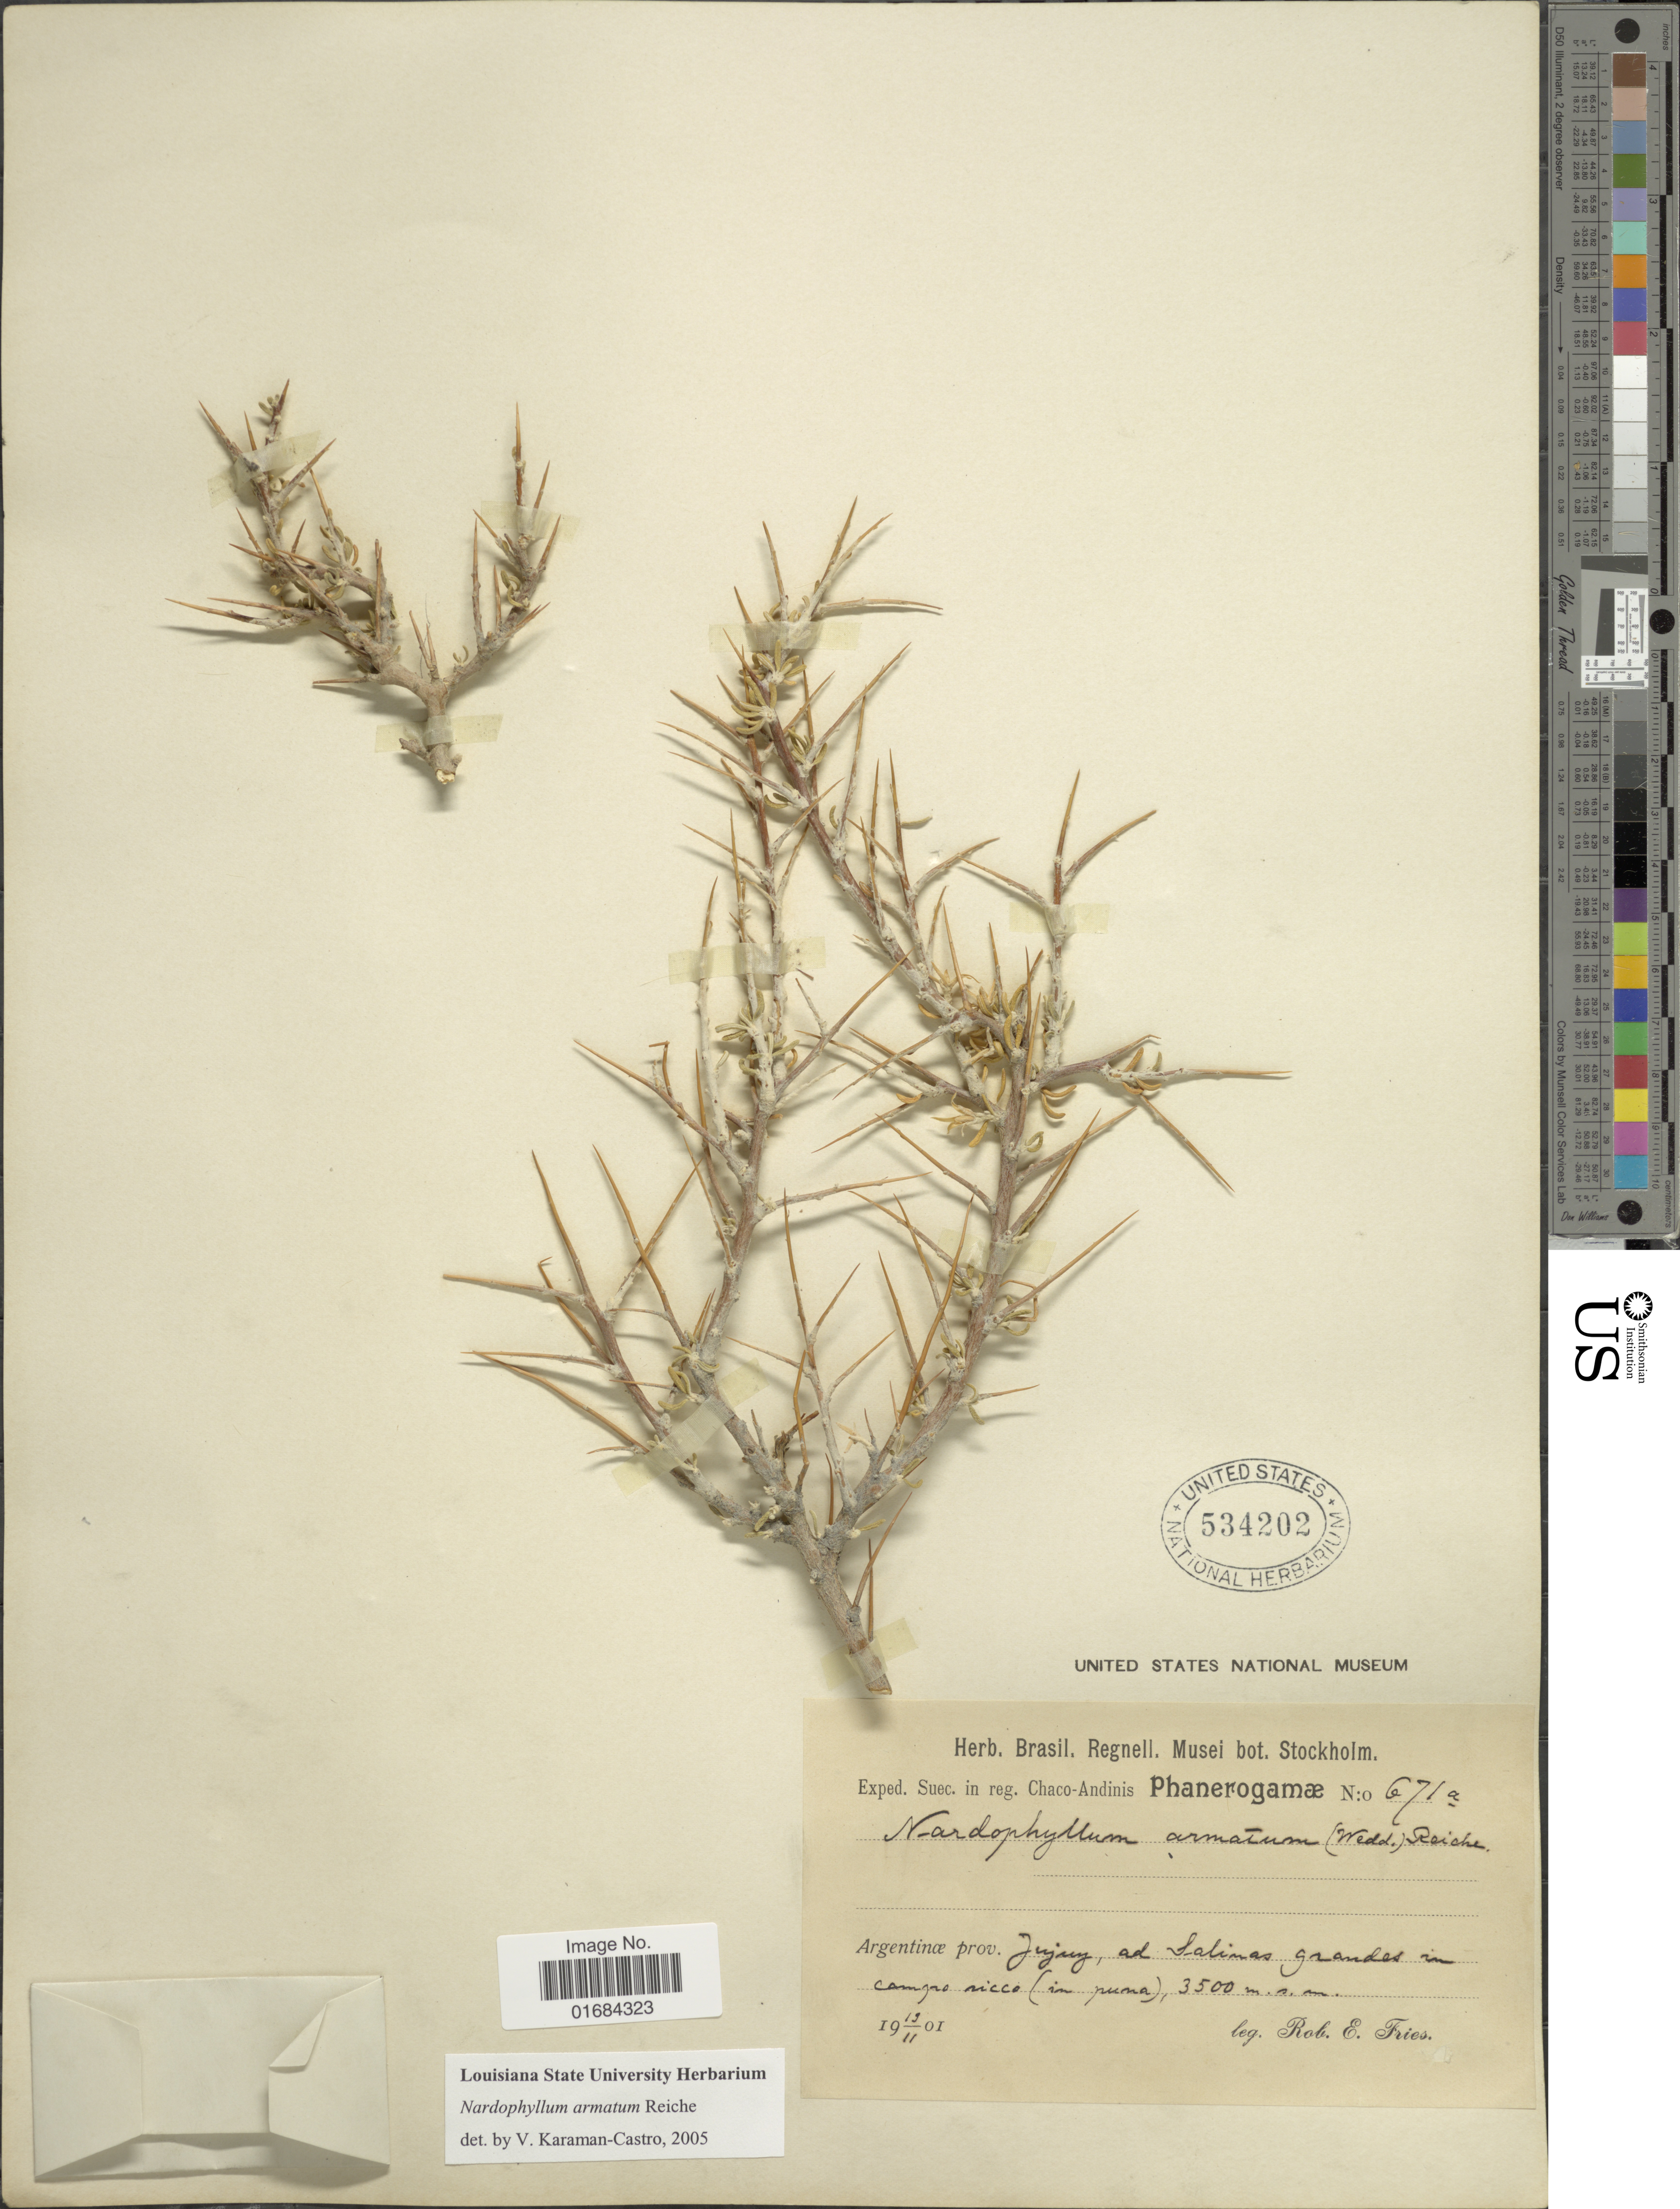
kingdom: Plantae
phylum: Tracheophyta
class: Magnoliopsida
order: Asterales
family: Asteraceae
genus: Ocyroe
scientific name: Ocyroe armata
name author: (Wedd.) Bonif.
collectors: R. E. Fries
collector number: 671 a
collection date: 1901-11-19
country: Argentina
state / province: Jujuy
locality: Jujuy, ad Salinas grandes in campo nicco ( in puna )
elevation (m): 3500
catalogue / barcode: US 534202